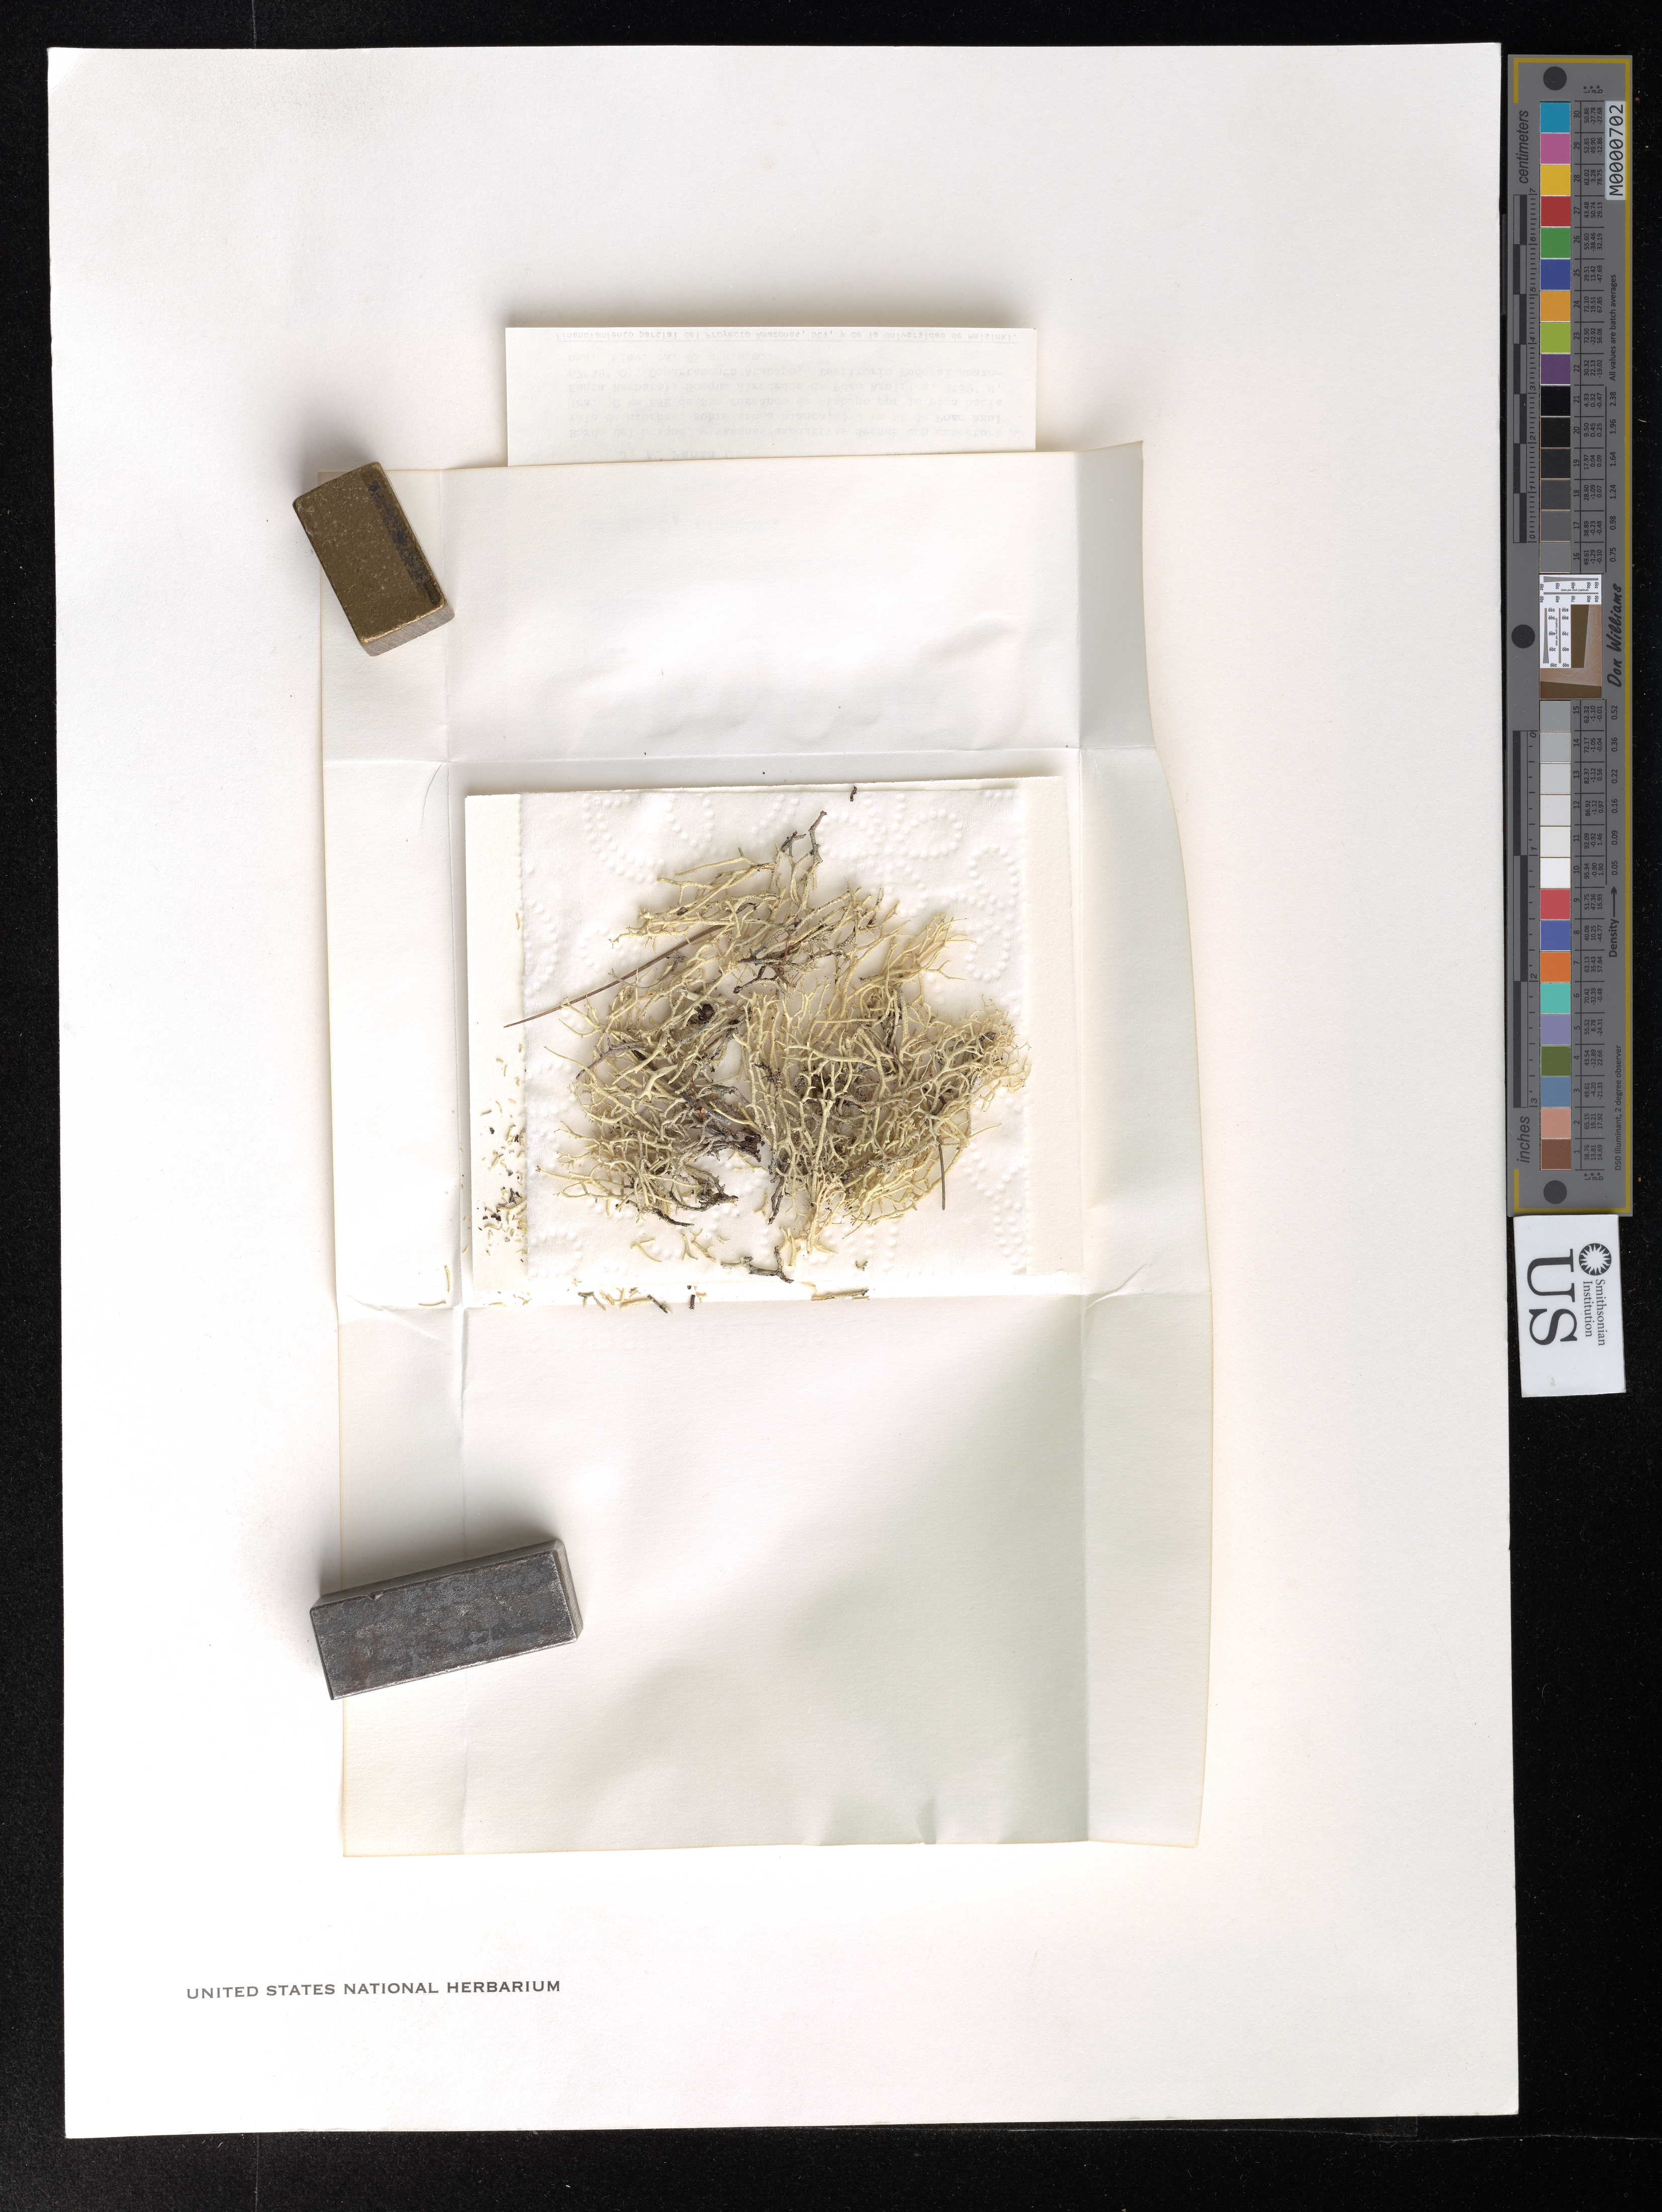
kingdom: Fungi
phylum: Ascomycota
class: Lecanoromycetes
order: Lecanorales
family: Cladoniaceae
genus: Cladonia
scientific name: Cladonia steyermarkii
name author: Ahti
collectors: S. S. Tillett, T. T. Ahti & J. Panza C.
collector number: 127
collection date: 1985-01-28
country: Venezuela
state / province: Amazonas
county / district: Atabapo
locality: Pozo Azul, 1-2 km NE (ca.10 km ESE de San Fernando de Atabapo por la pica hacia Santa Barbara); bosque alrededor de Pozo Azul.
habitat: Borde del bosque, y sabanas arbustivas densas con cobertura rala de hierbas, sobre arena blanca.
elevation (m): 85